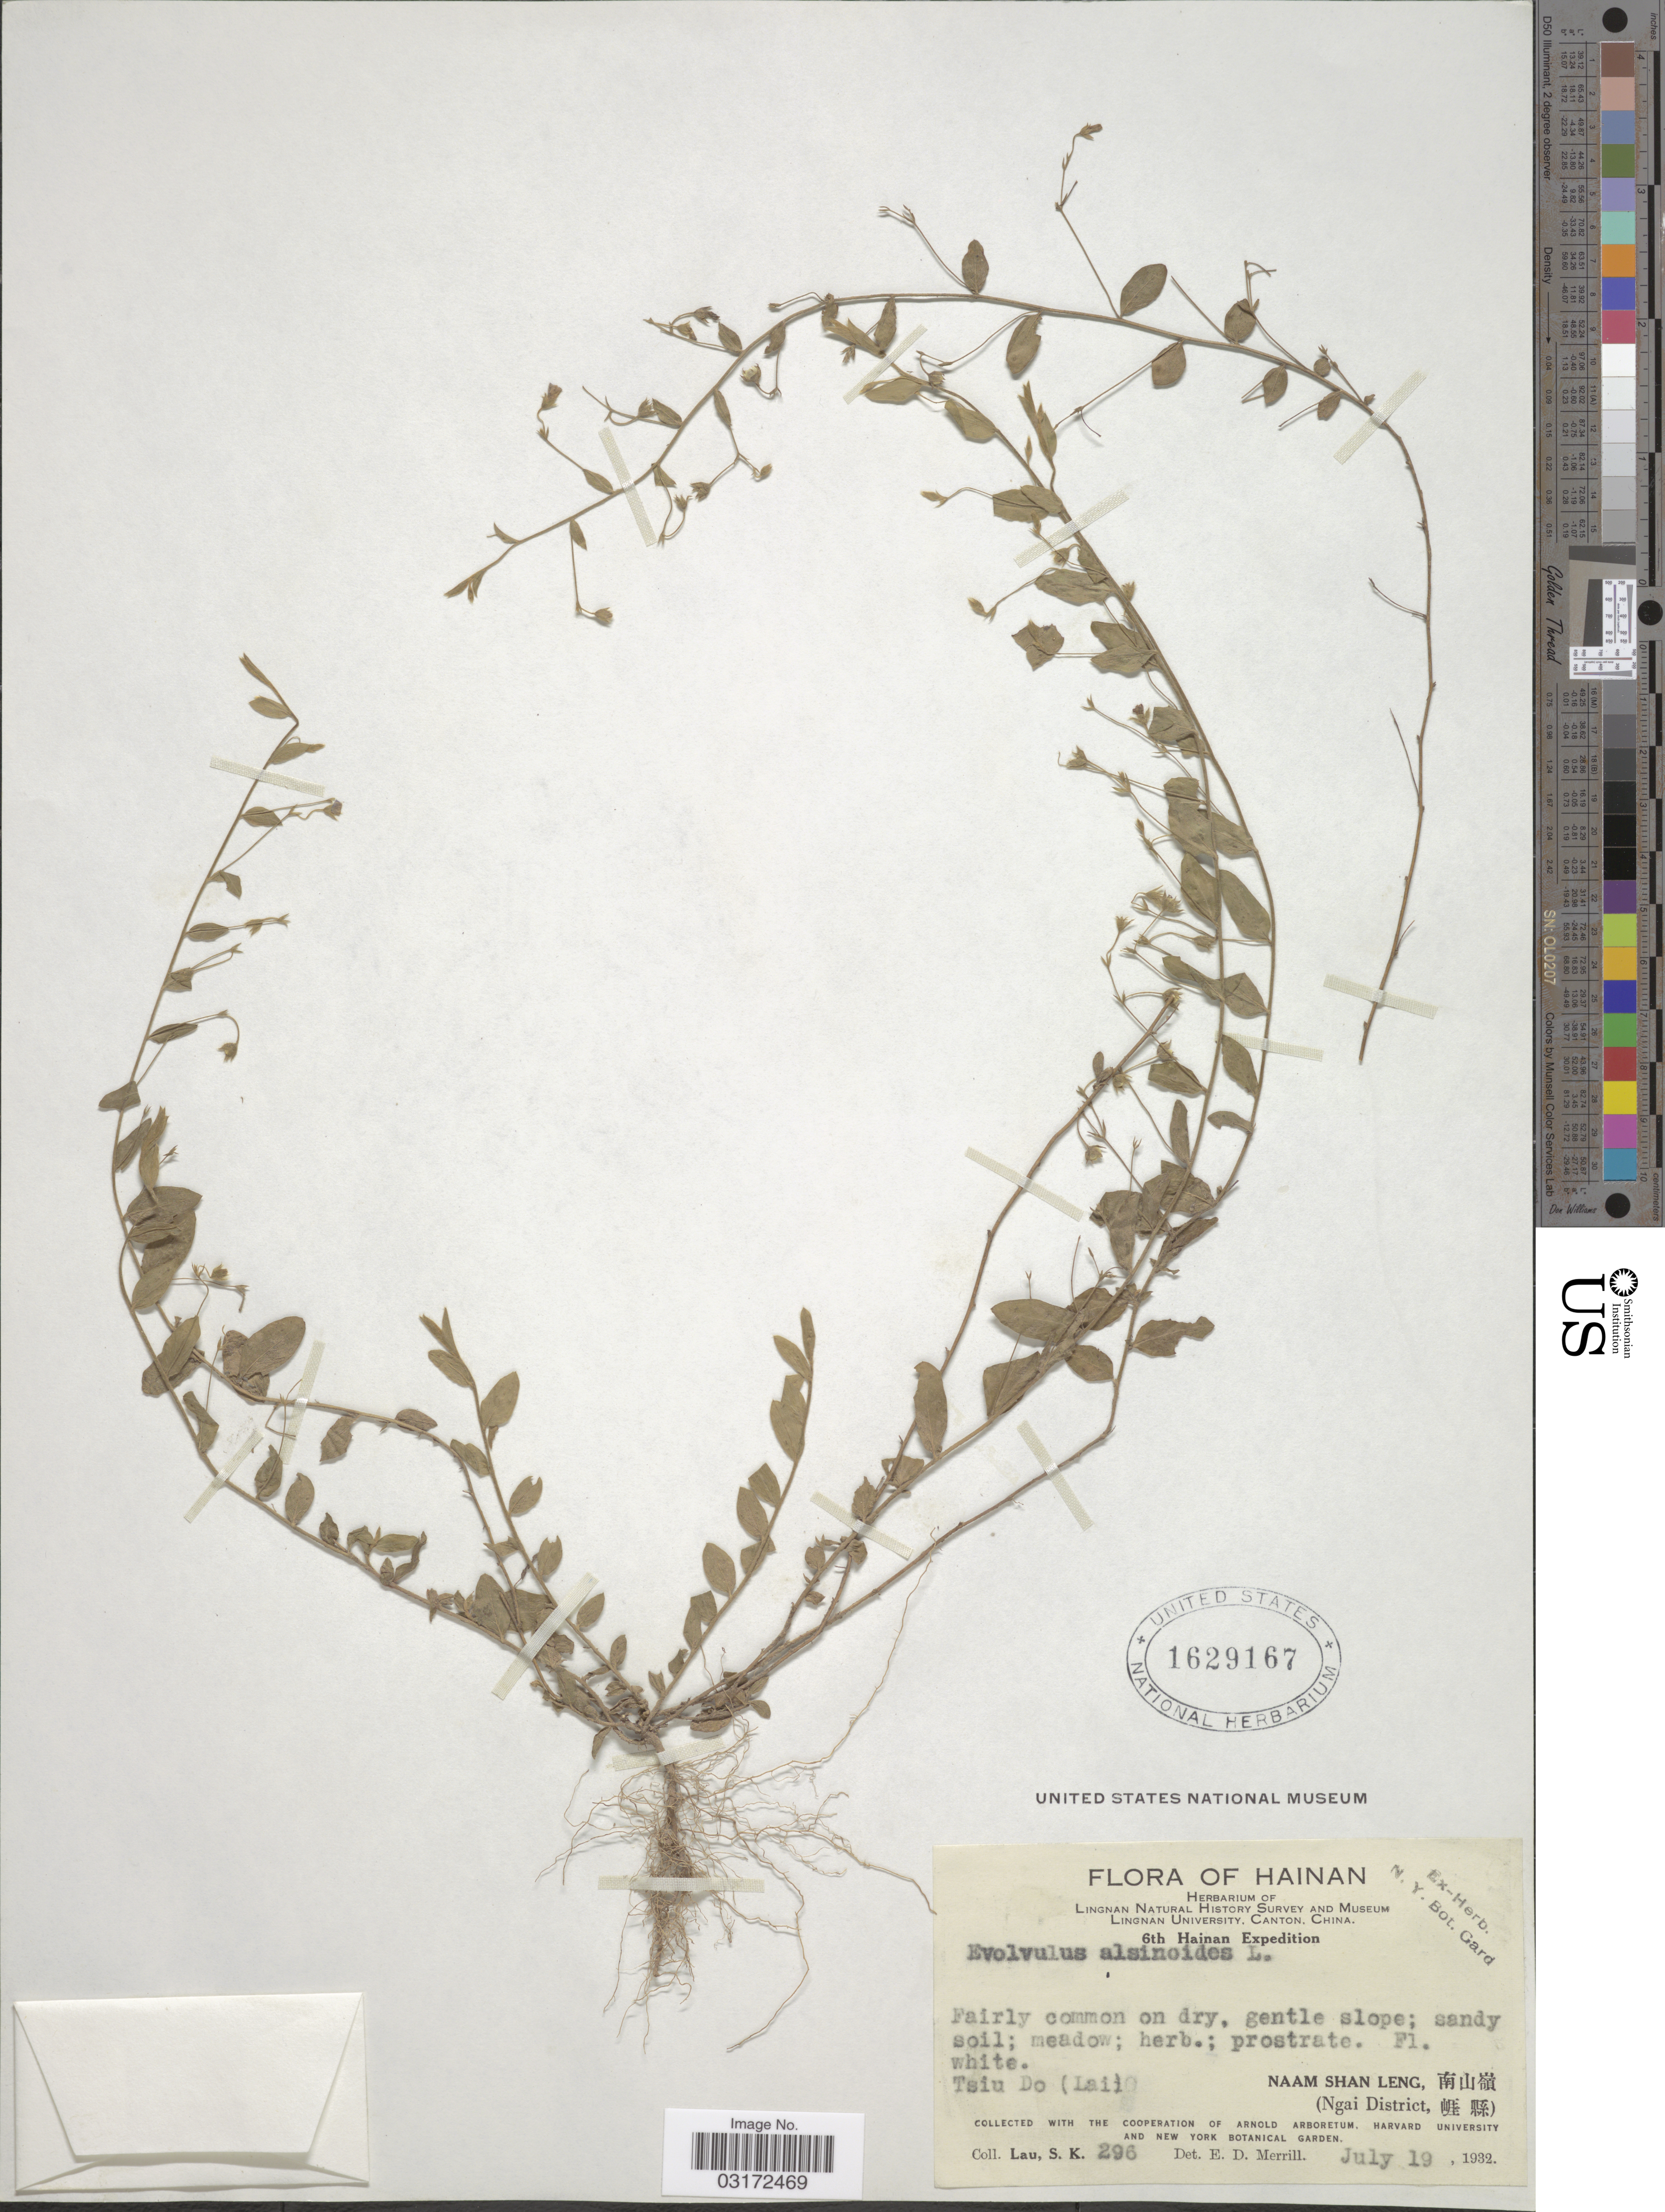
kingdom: Plantae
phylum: Tracheophyta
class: Magnoliopsida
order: Solanales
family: Convolvulaceae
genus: Evolvulus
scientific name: Evolvulus alsinoides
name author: (L.) L.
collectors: S. K. Lau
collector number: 296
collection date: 1932-07-19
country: China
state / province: Hainan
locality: Tsiu Do (Lai). Naam Shan Leng. (Ngai District).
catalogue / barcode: US 1629167